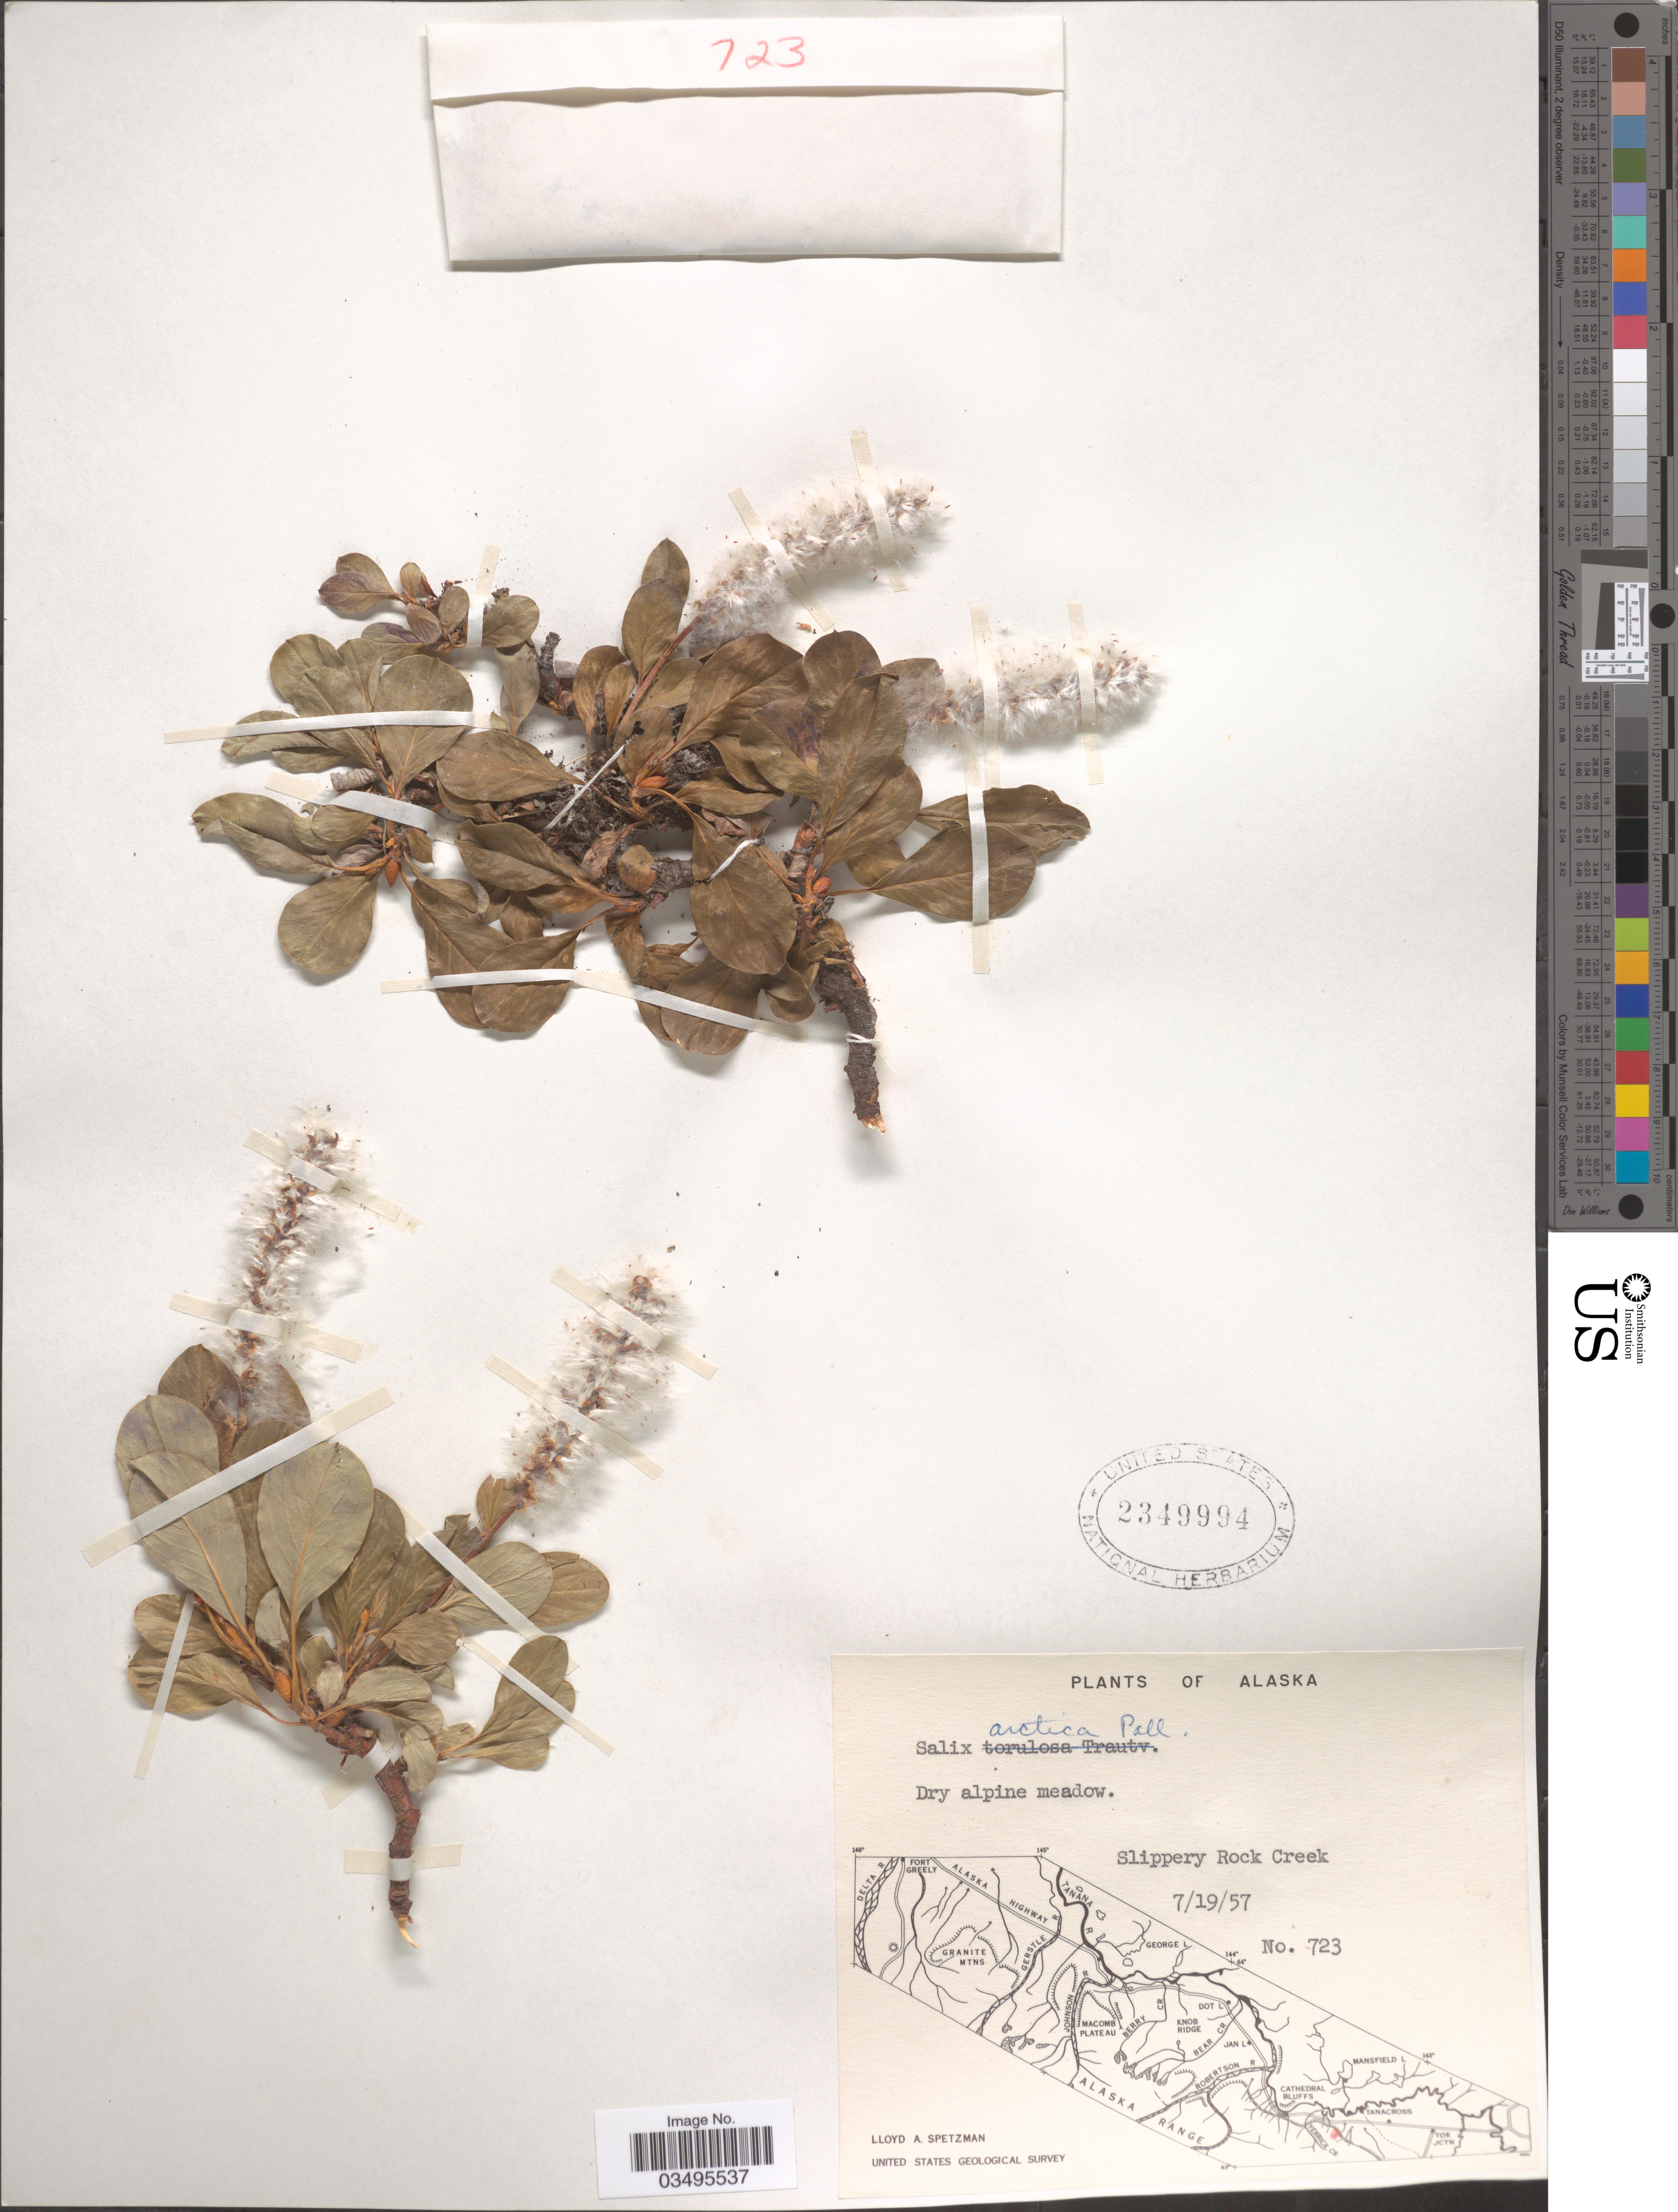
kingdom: Plantae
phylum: Tracheophyta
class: Magnoliopsida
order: Malpighiales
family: Salicaceae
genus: Salix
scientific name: Salix arctica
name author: Pall.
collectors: L. Spetzman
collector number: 723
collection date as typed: Transcribed d/m/y: 19/7/57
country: United States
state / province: Alaska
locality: Slippery Rock Creek.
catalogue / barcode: US 2349994